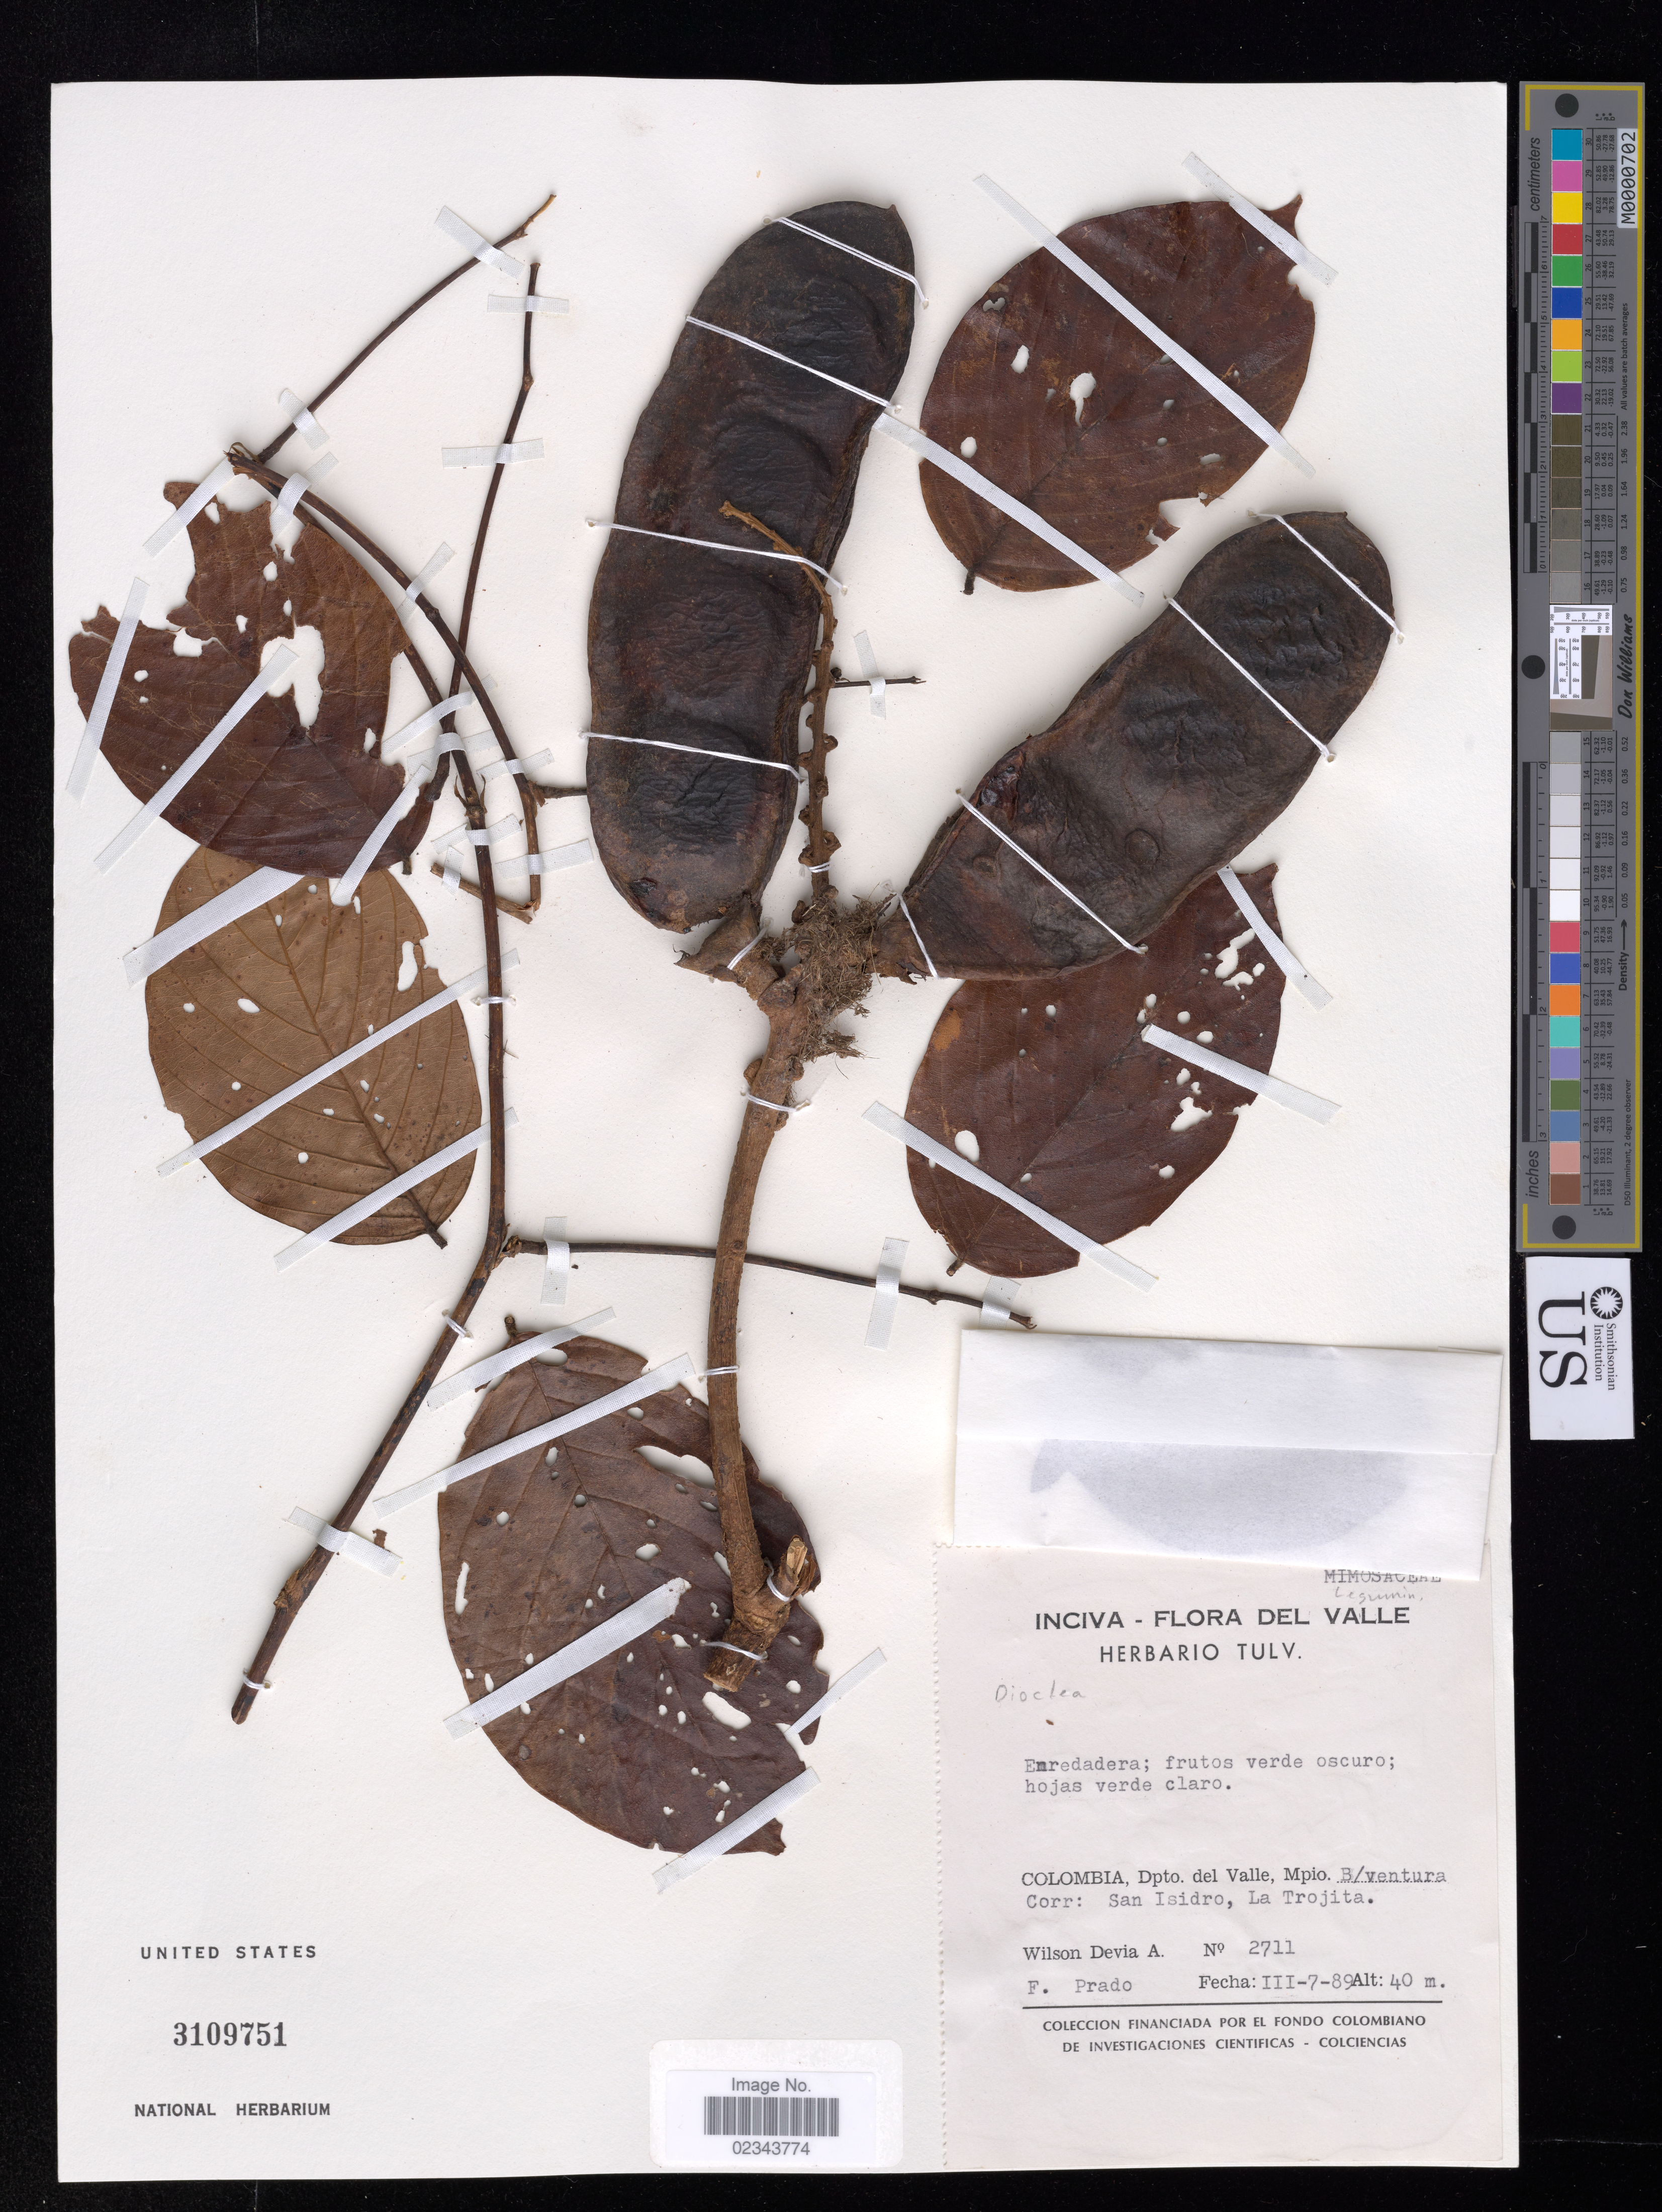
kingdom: Plantae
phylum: Tracheophyta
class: Magnoliopsida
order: Fabales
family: Fabaceae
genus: Dioclea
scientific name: Dioclea sp.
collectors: W. Devia A. & F. Prado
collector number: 2711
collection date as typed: Transcribed d/m/y: 7/3/89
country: Colombia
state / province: Valle del Cauca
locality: Dpto. del Valle, Mpio. B/ventura Corr. San Isidro, La Trojita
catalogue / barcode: US 3109751